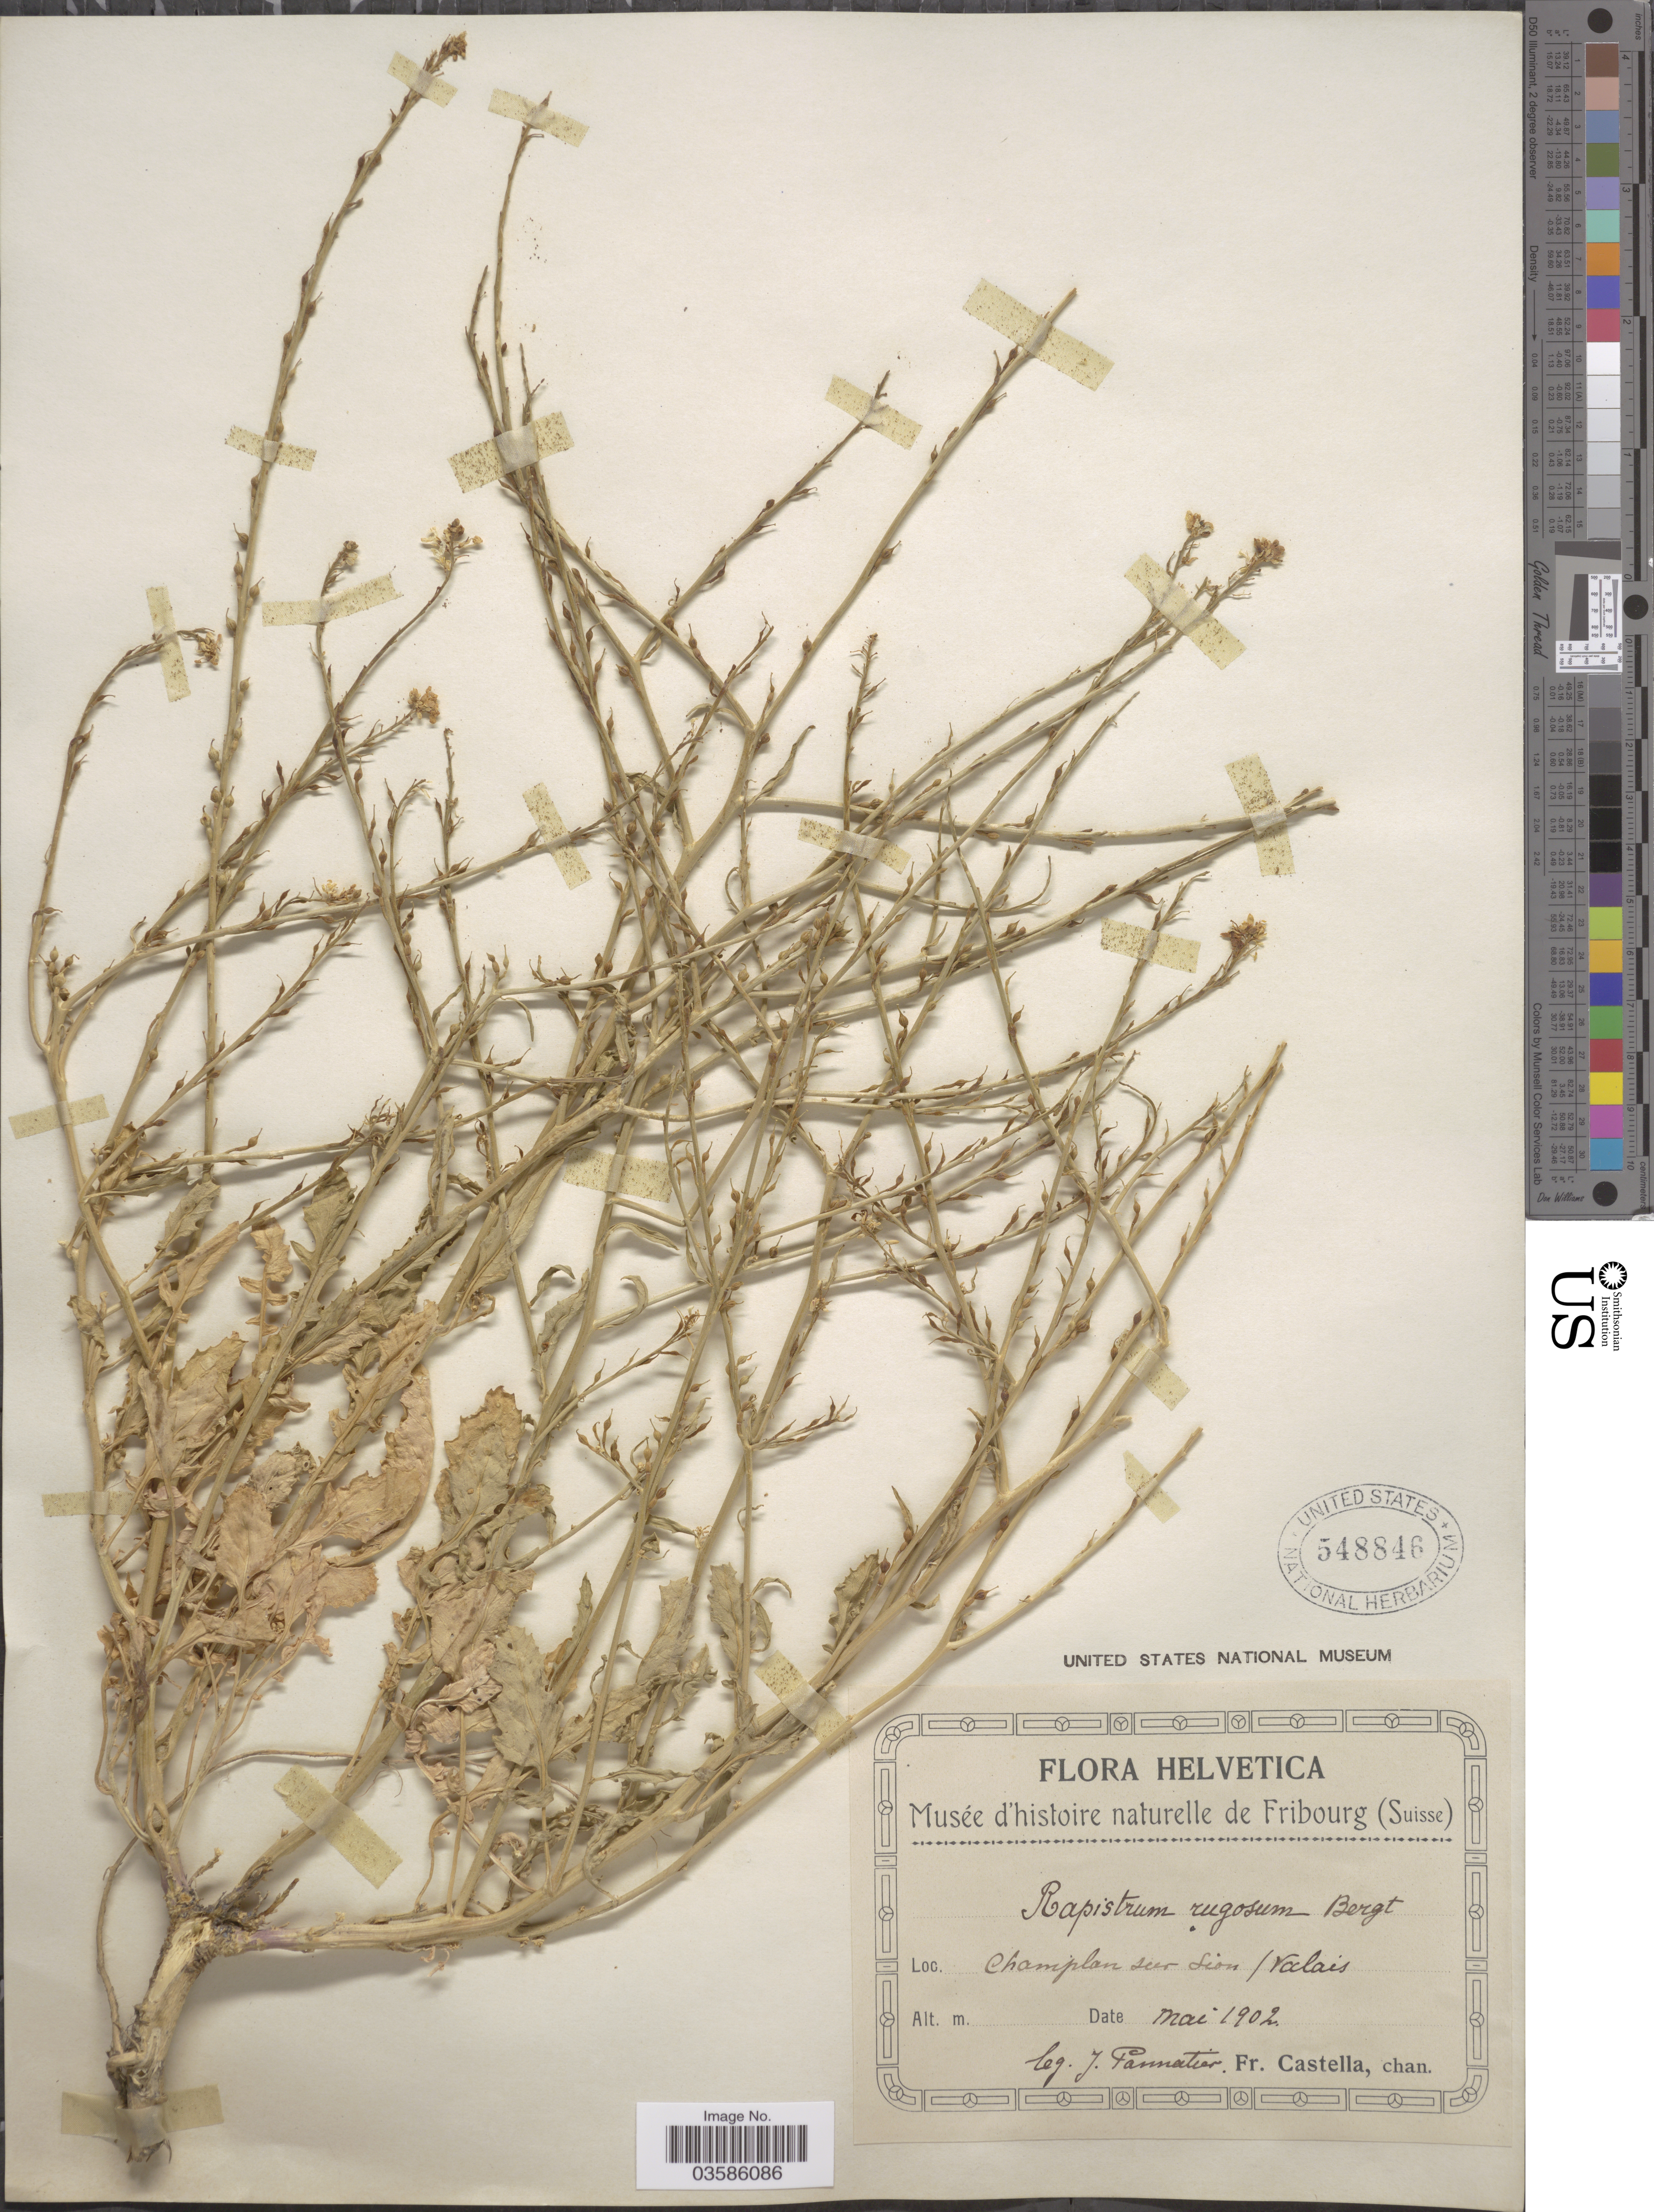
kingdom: Plantae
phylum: Tracheophyta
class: Magnoliopsida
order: Brassicales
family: Brassicaceae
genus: Rapistrum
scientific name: Rapistrum rugosum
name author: (L.) All.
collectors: J. Pannatier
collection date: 1902-05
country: Switzerland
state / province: Valais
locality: Champlan sur Sion/Valais.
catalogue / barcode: US 548846